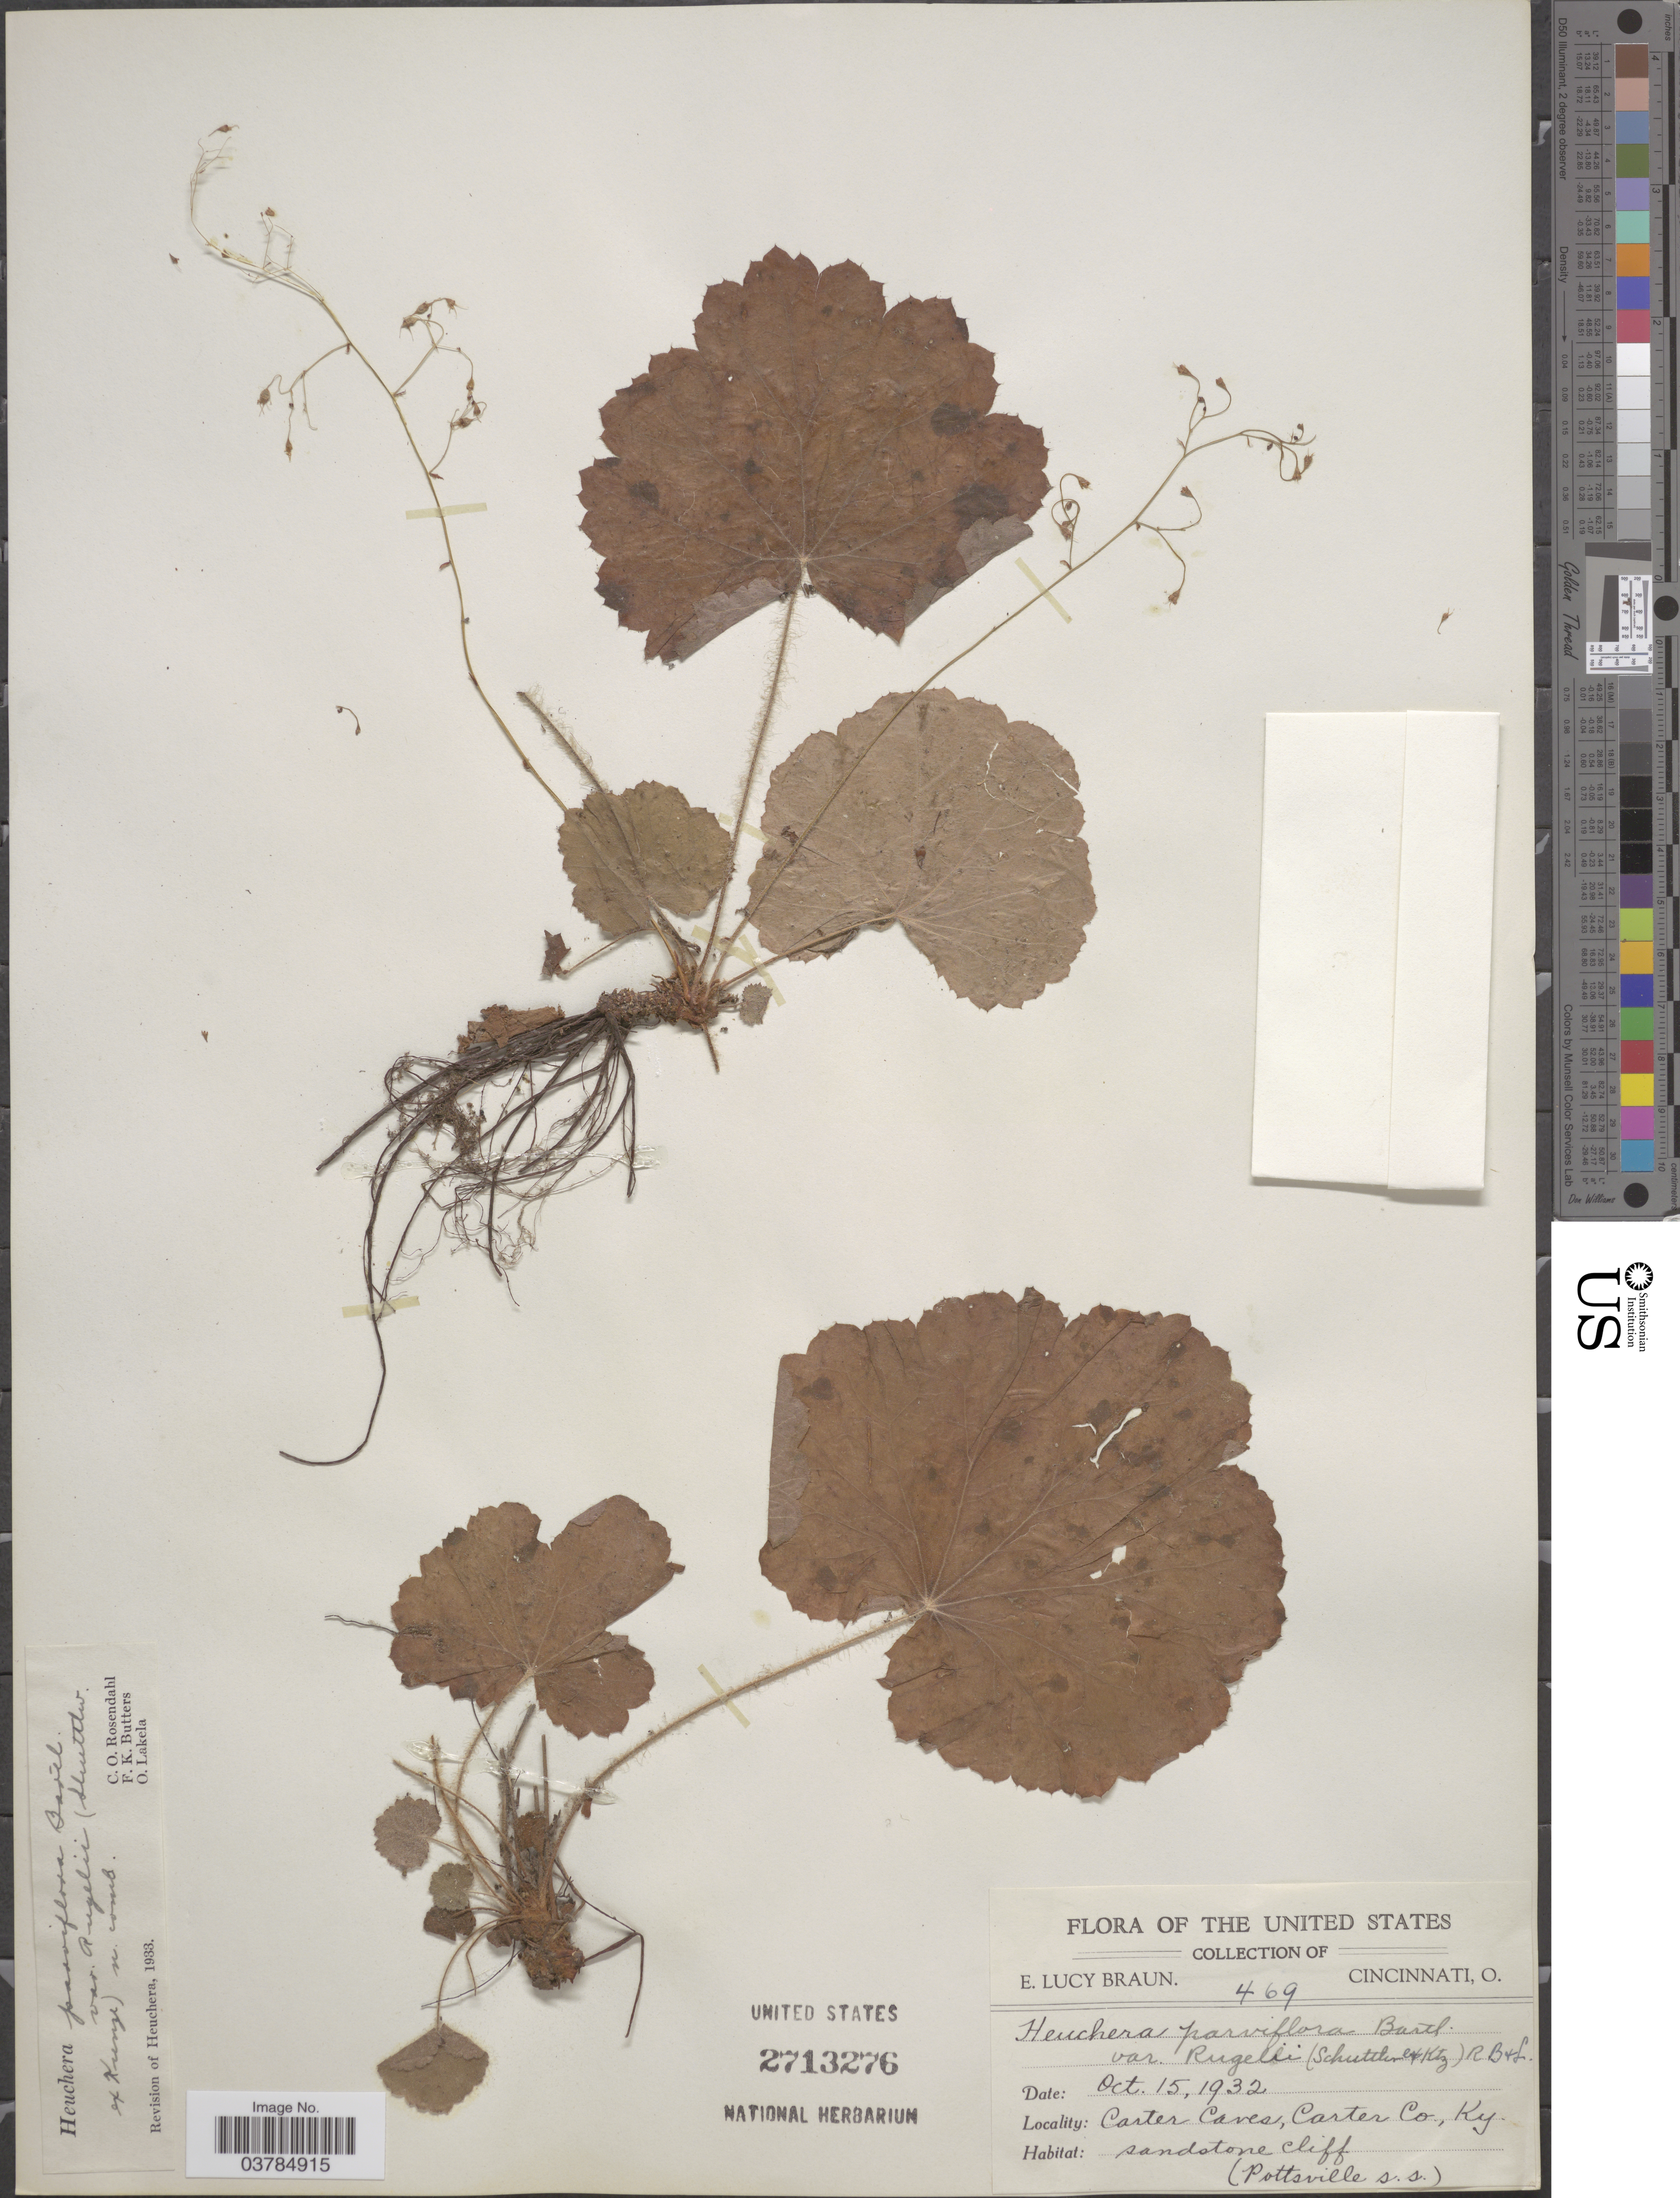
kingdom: Plantae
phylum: Tracheophyta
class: Magnoliopsida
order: Saxifragales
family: Saxifragaceae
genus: Heuchera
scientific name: Heuchera parviflora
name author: Bartl.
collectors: E. L. Braun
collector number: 469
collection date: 1932-10-15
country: United States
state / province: Kentucky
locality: Carter Caves, Carter Co. (Pottsville s.s.).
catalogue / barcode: US 2713276